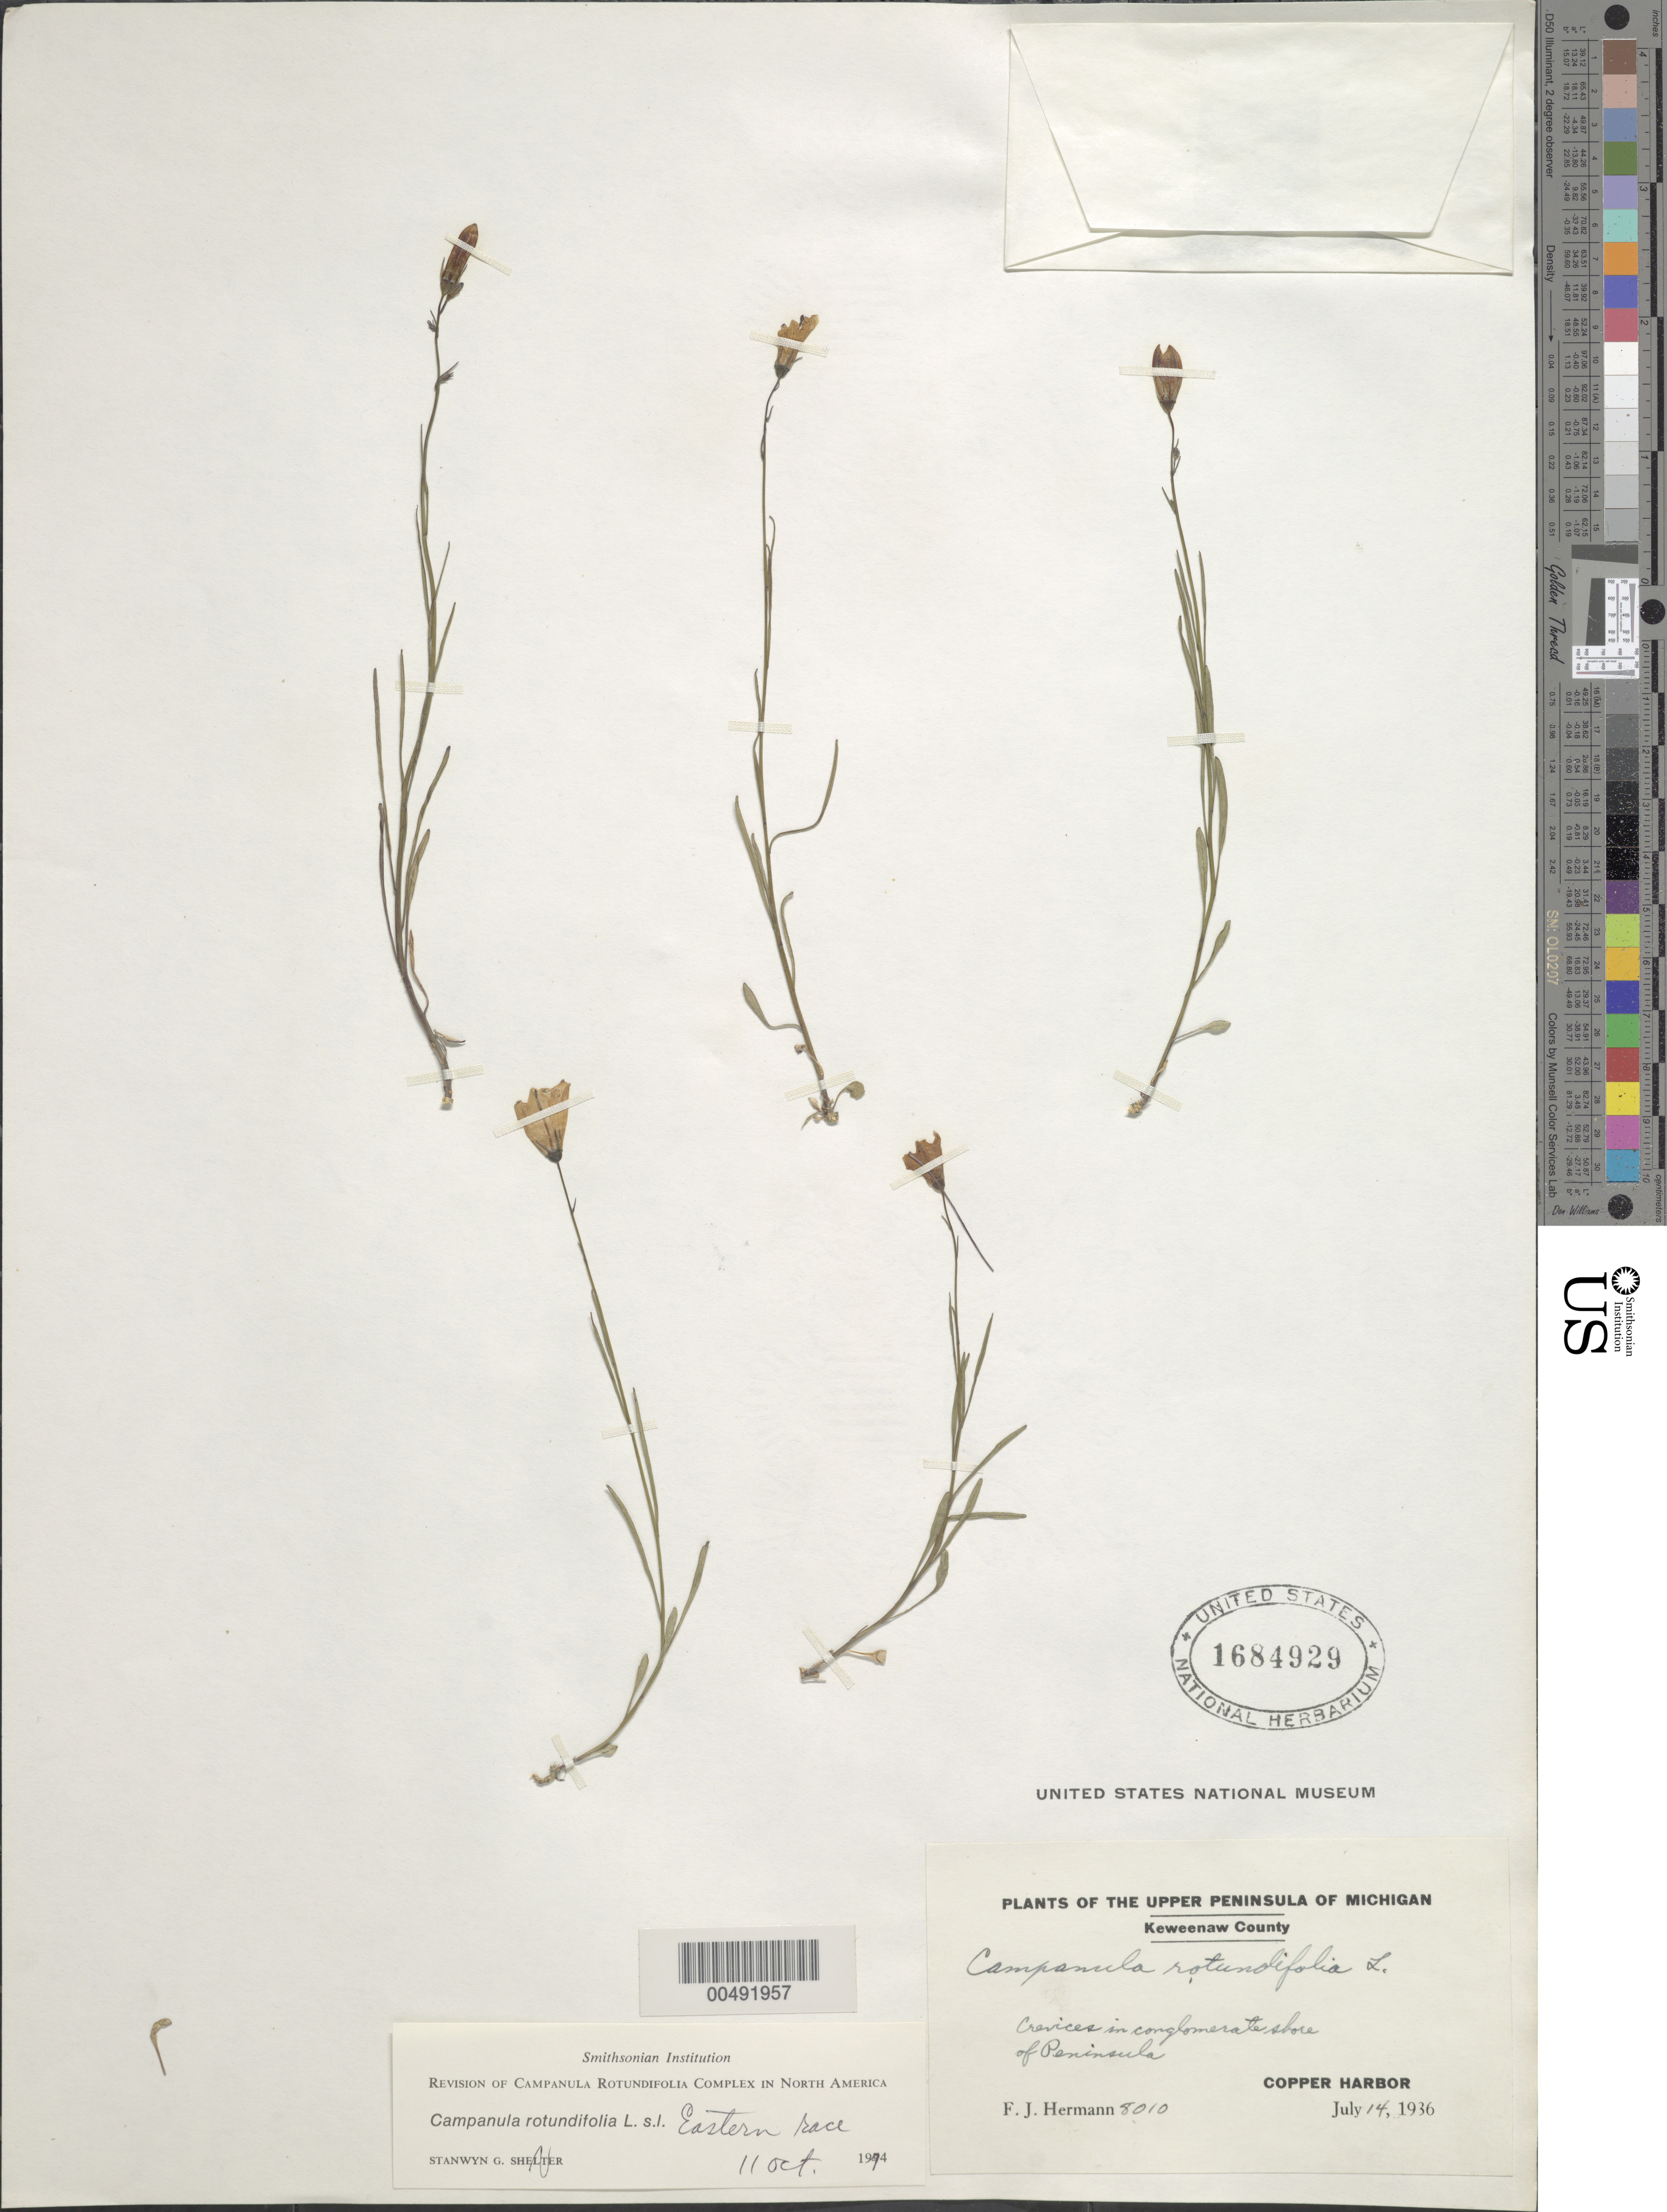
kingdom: Plantae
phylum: Tracheophyta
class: Magnoliopsida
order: Asterales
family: Campanulaceae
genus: Campanula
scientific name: Campanula rotundifolia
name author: L.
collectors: F. J. Hermann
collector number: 8010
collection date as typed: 14 Jul 1936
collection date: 1936-07-14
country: United States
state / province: Michigan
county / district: Keweenaw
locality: Copper Harbor, Upper Peninsula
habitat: crevices in conglomerate shore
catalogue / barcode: US 1684929